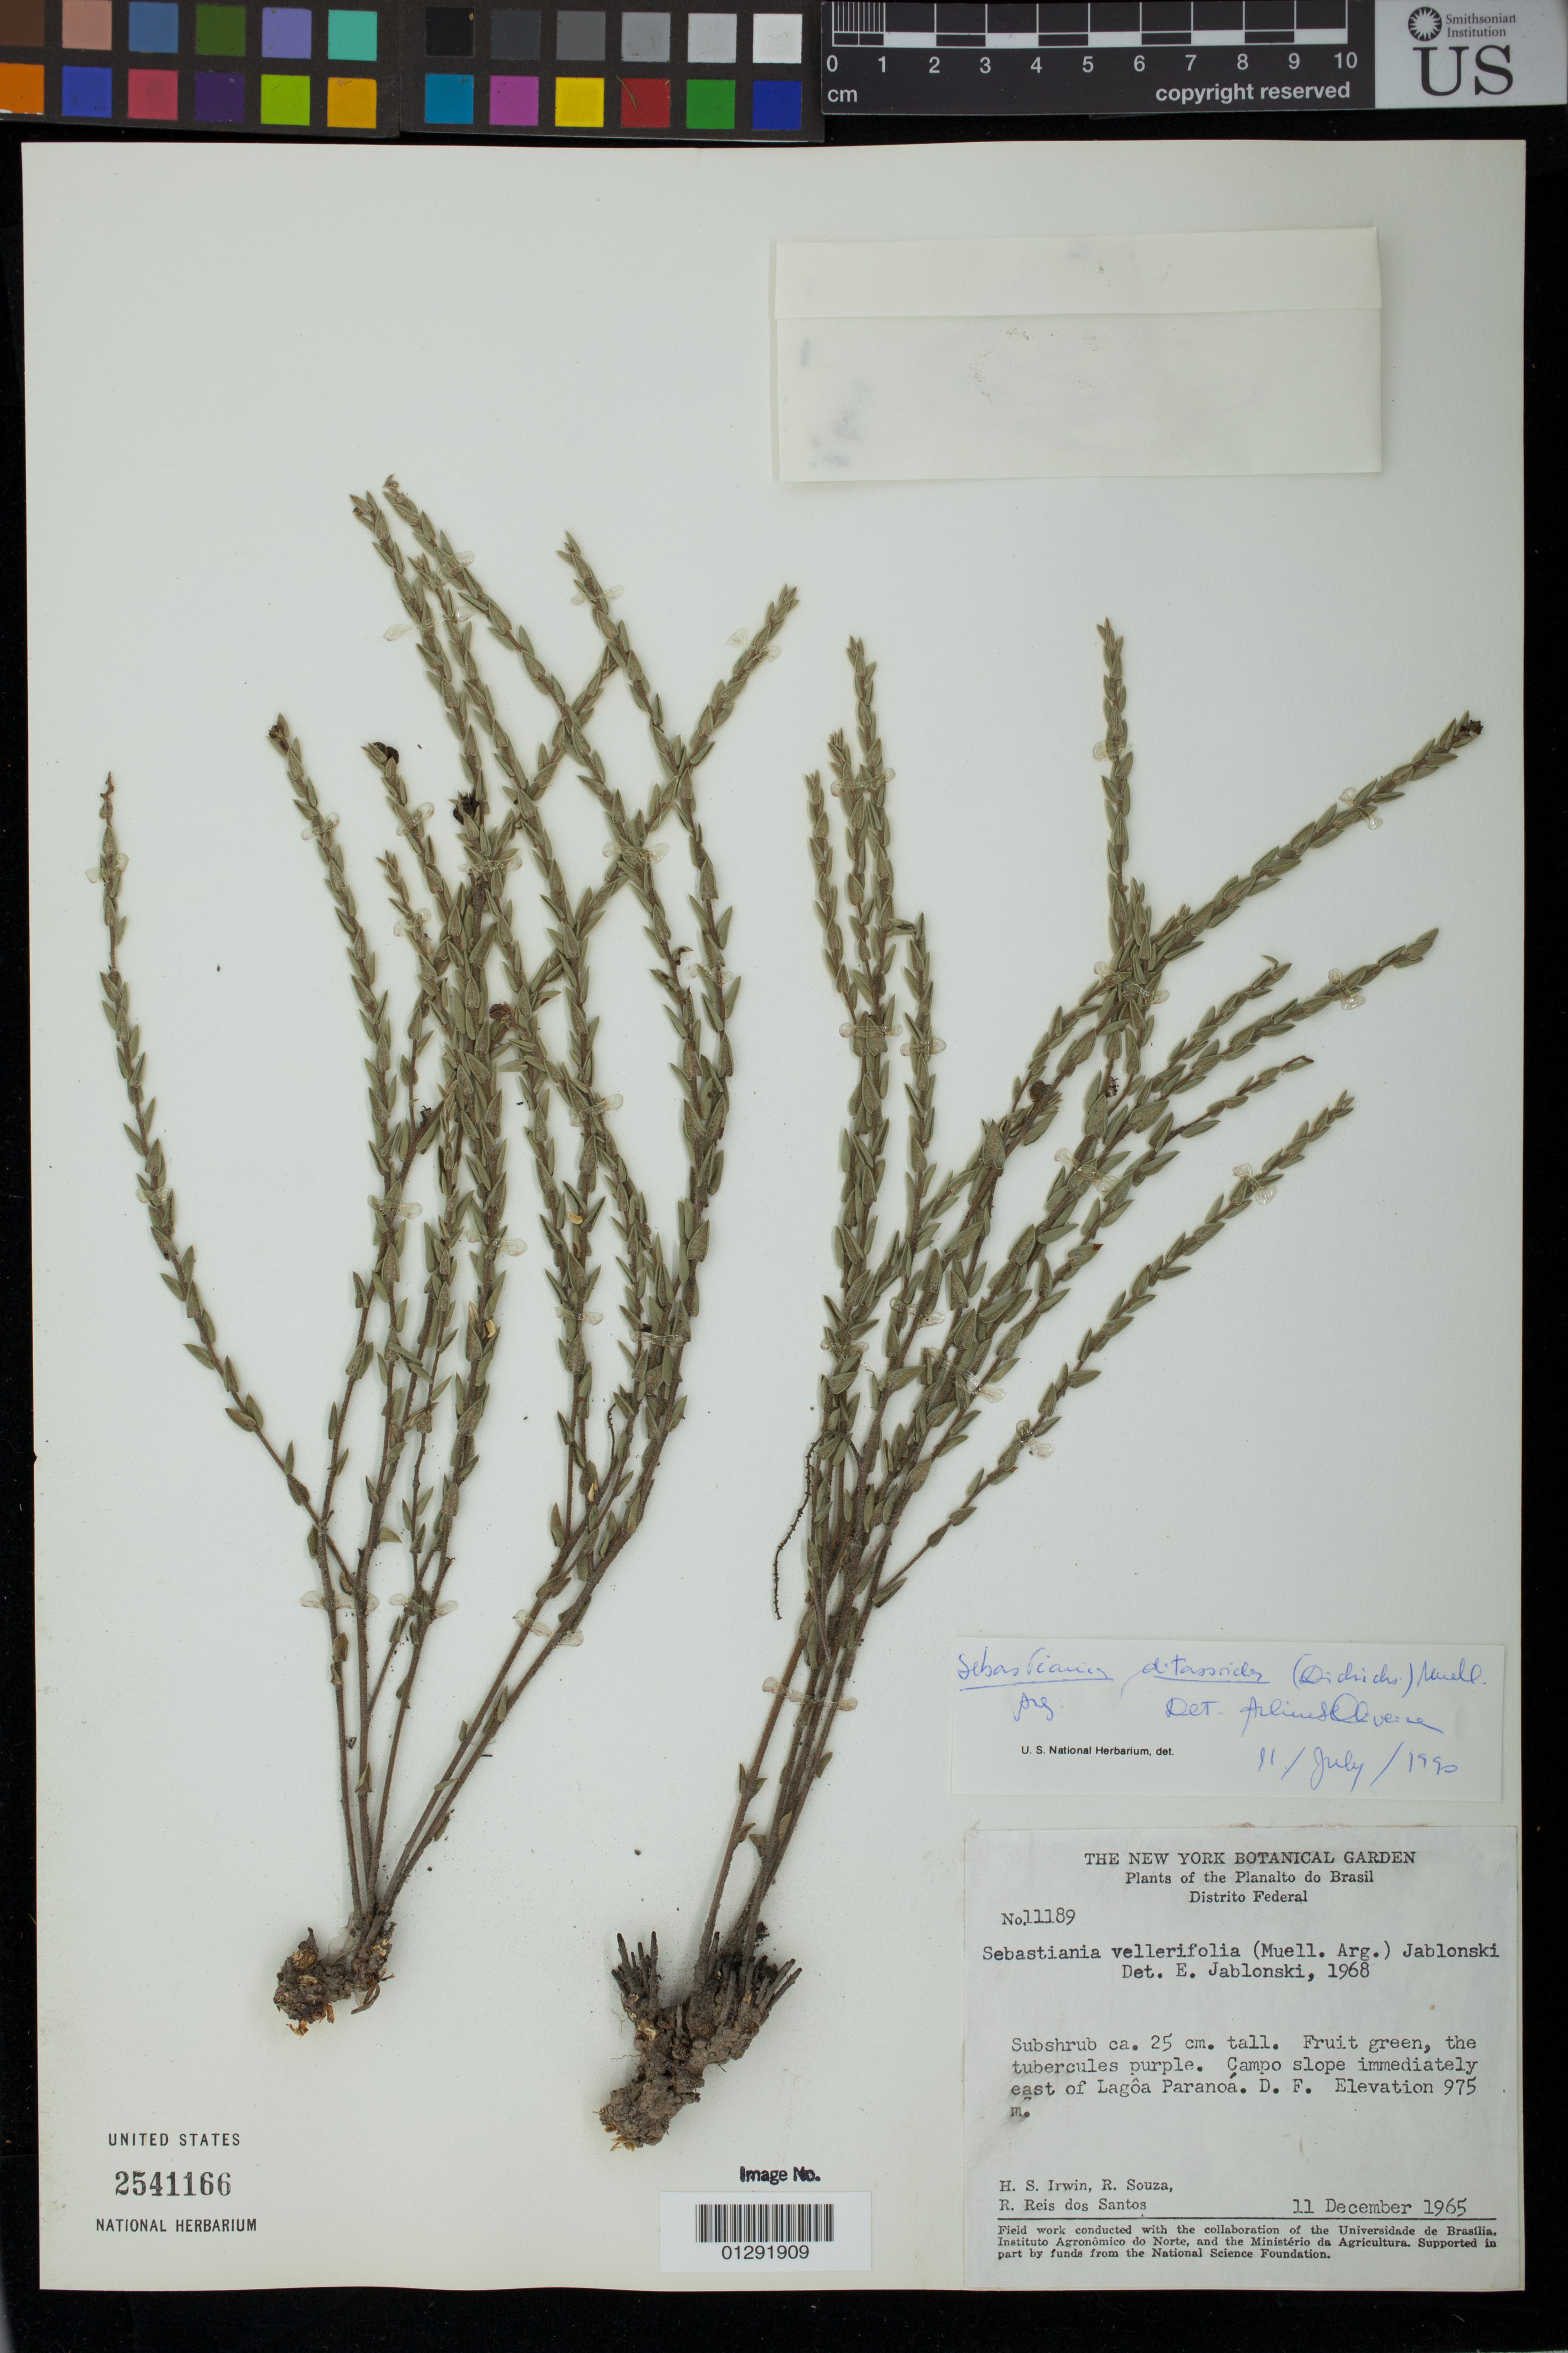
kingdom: Plantae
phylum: Tracheophyta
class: Magnoliopsida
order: Malpighiales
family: Euphorbiaceae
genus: Sebastiania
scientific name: Sebastiania vellerifolia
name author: (Müll. Arg.) Jablonski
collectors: H. Irwin, R. Souza & R. Reis dos Santos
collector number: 11189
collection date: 1965-12-11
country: Brazil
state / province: Distrito Federal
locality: Campo slope immediately east of Lagoa Paranoa.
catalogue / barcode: US 2541166